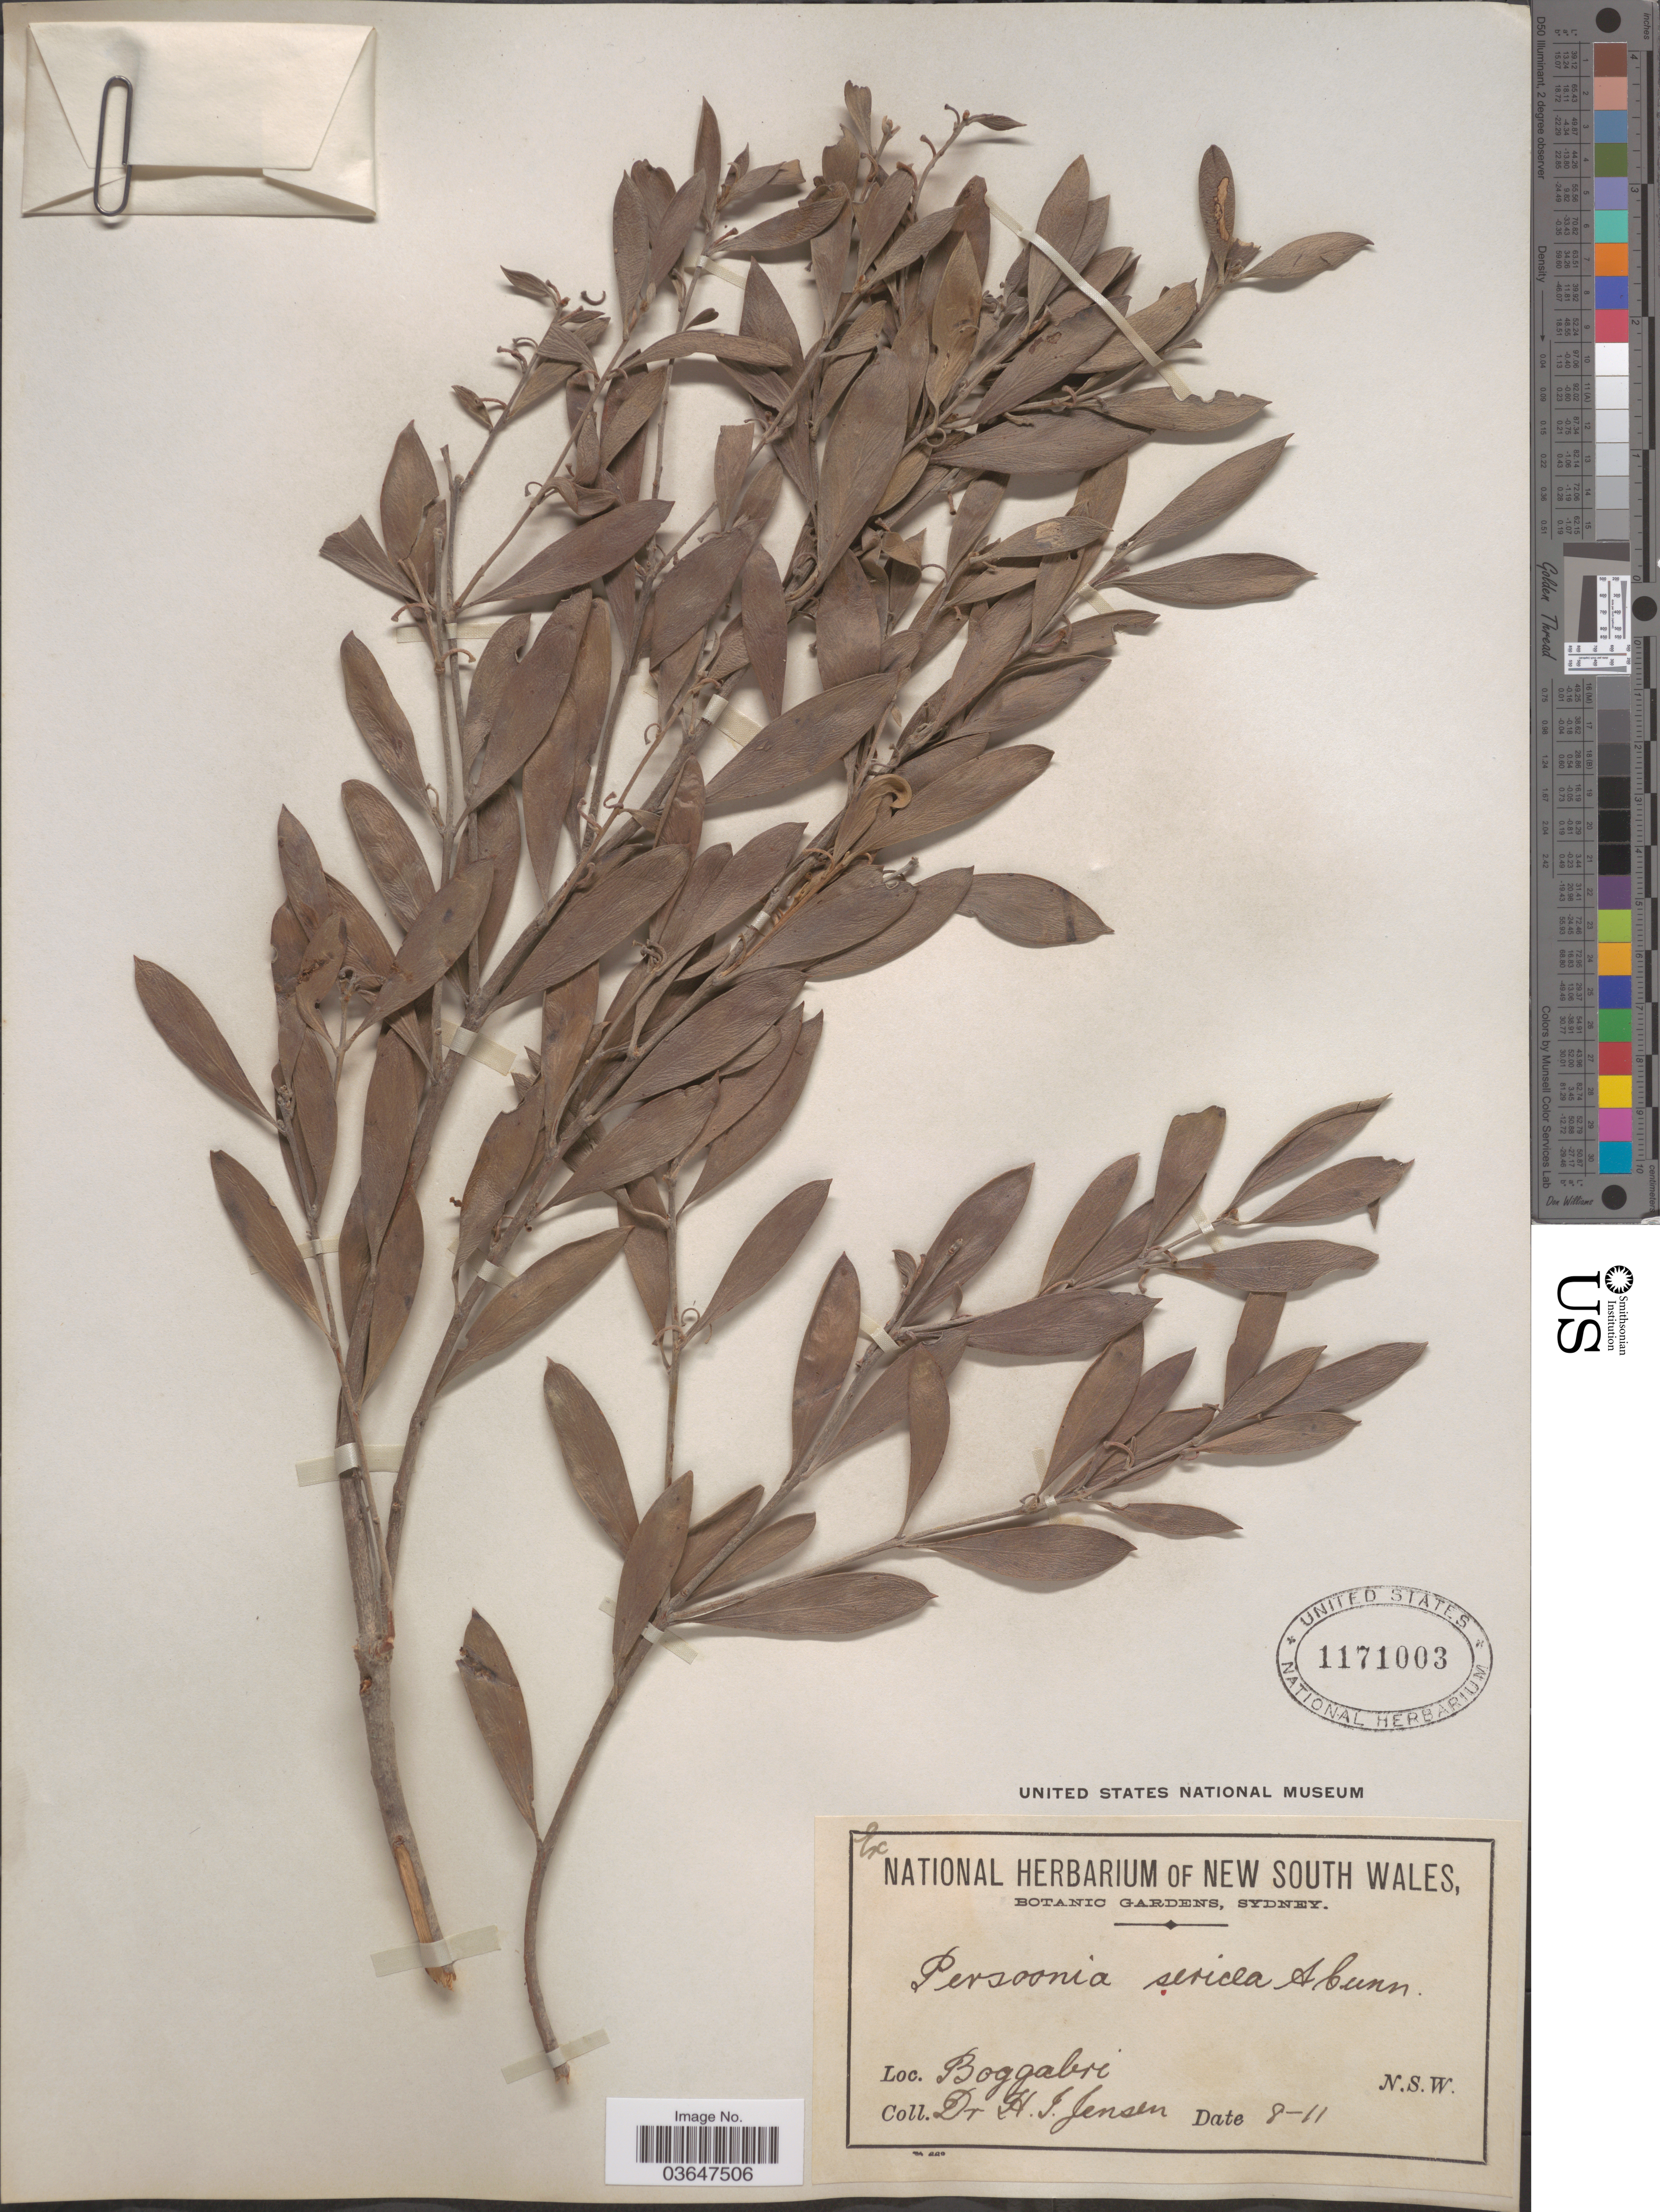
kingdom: Plantae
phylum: Tracheophyta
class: Magnoliopsida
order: Proteales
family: Proteaceae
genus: Persoonia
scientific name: Persoonia sericea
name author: A. Cunn. ex R. Br.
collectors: H. I. Jensen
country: Australia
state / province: New South Wales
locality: Boggabri, N.S.W.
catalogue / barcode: US 1171003